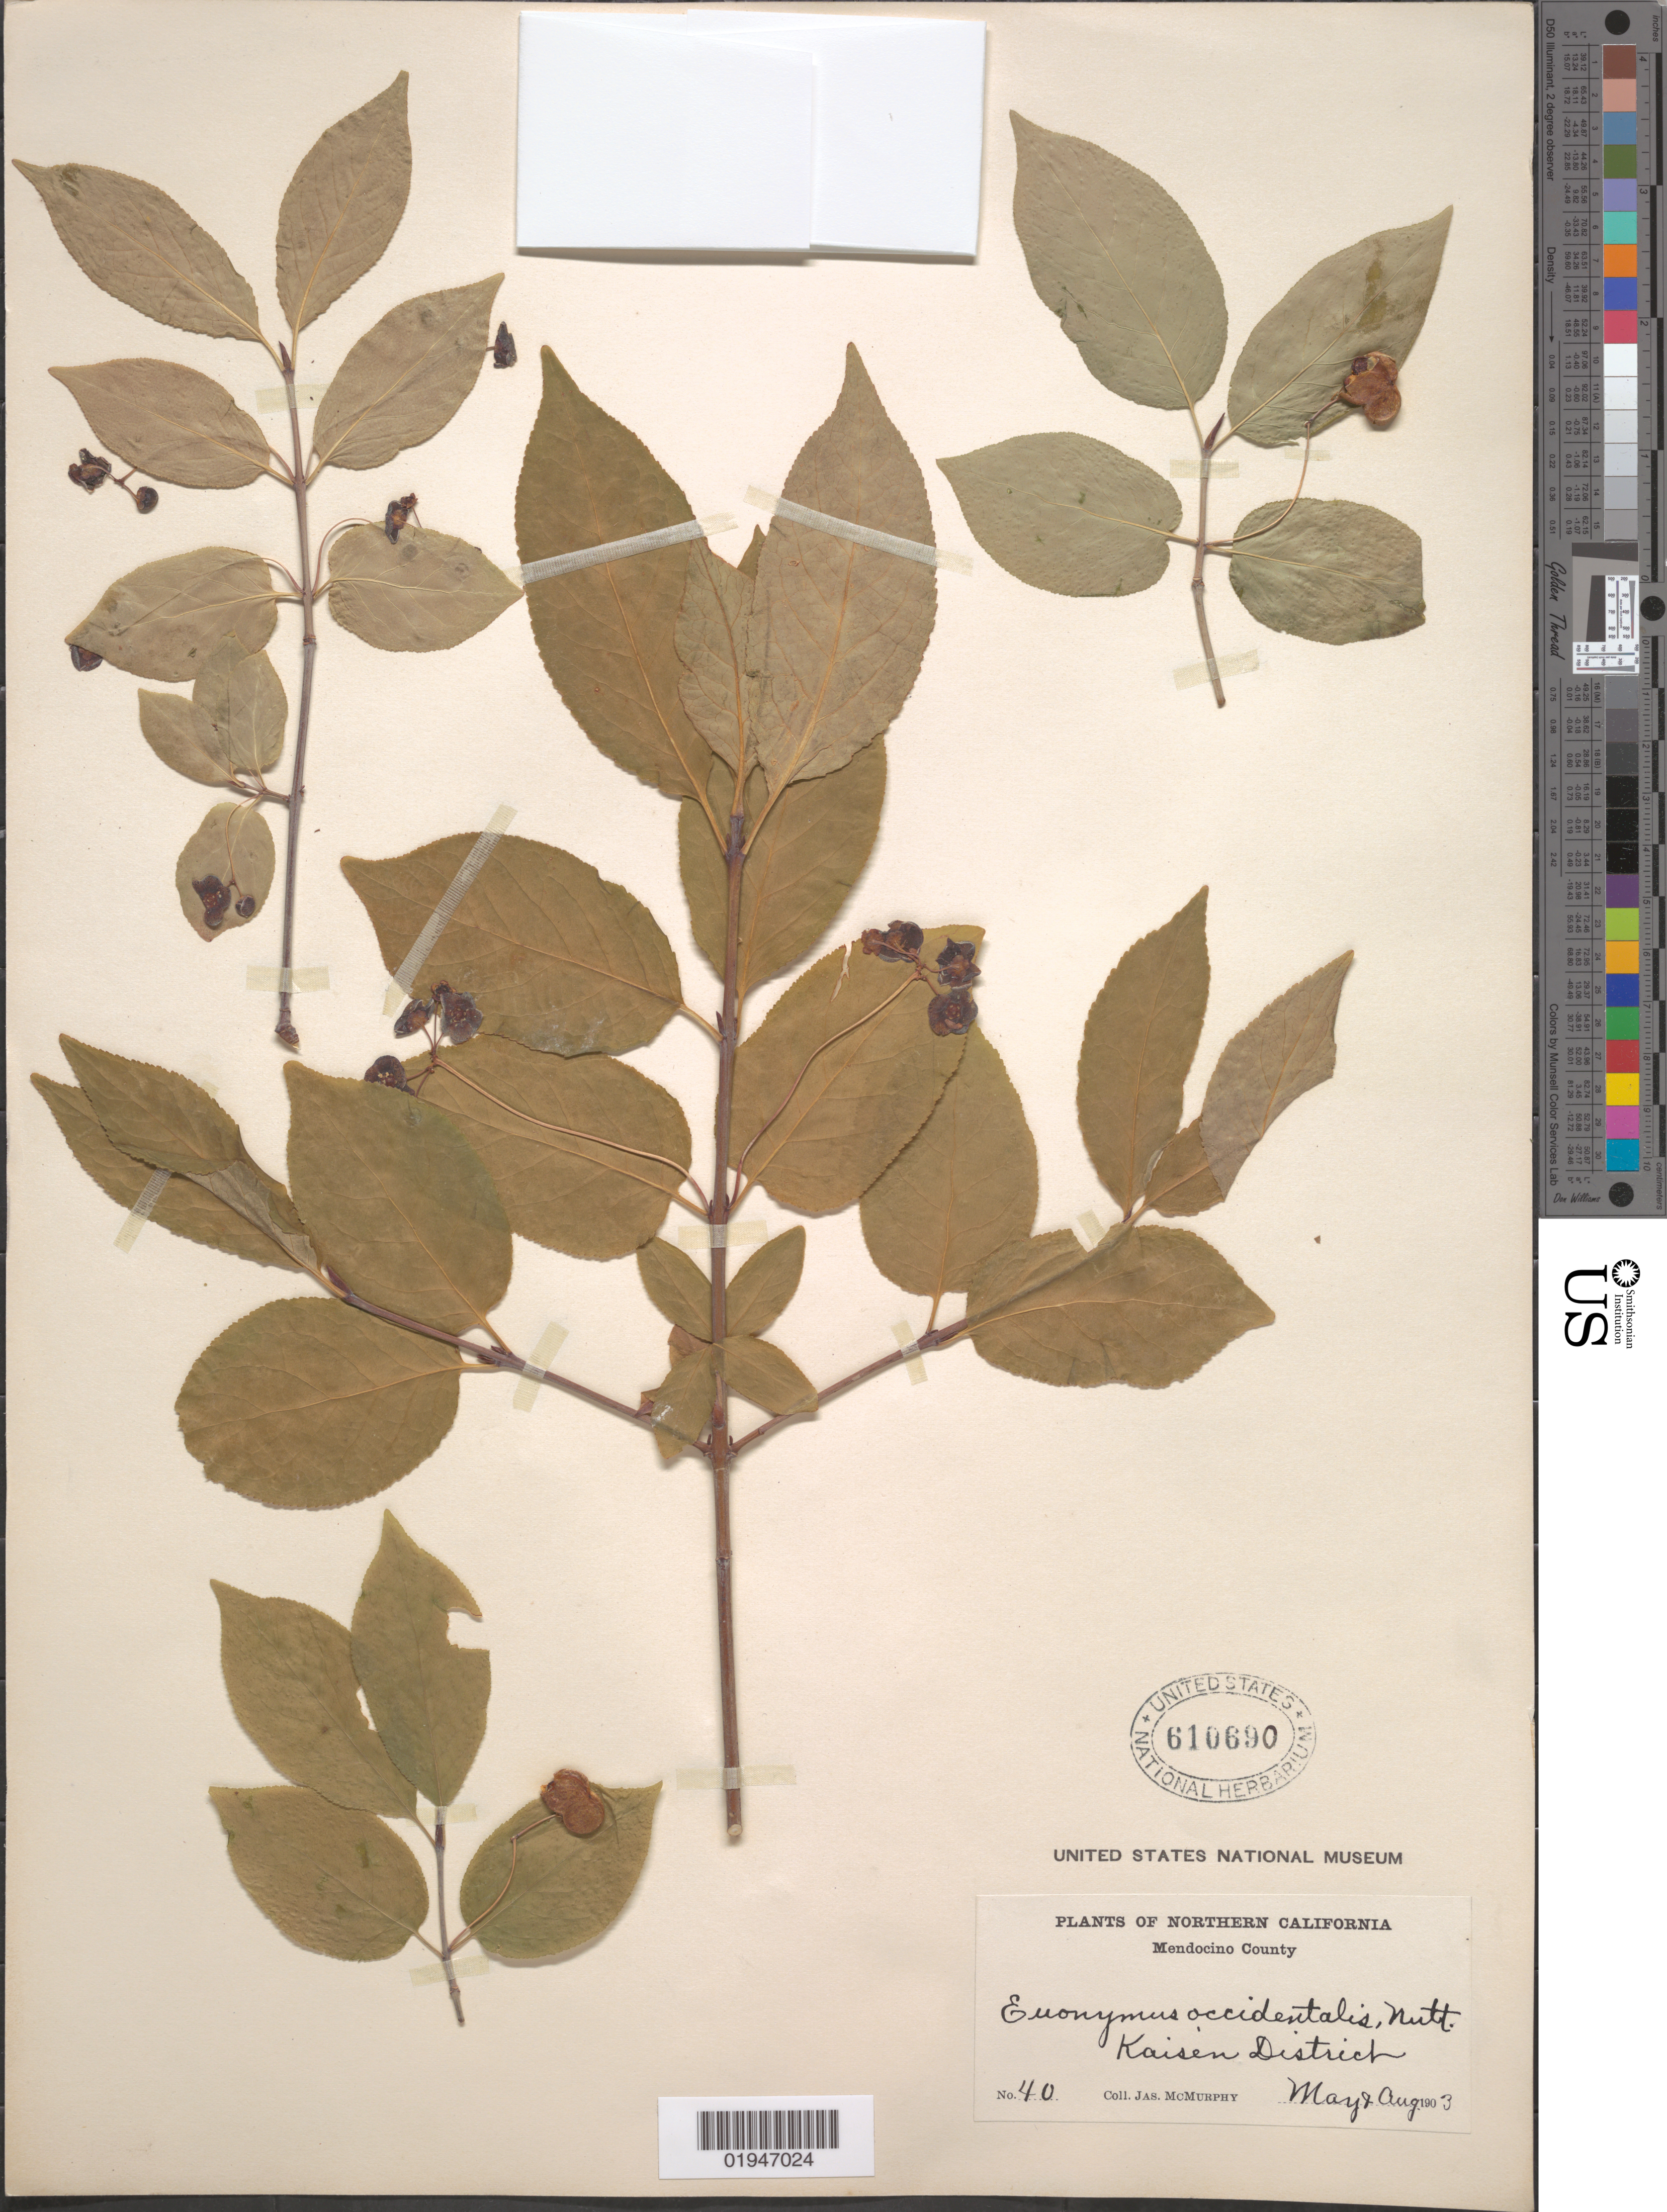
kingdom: Plantae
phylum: Tracheophyta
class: Magnoliopsida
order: Celastrales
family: Celastraceae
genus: Euonymus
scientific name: Euonymus occidentalis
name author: Nutt. ex Torr.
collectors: J. McMurphy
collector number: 40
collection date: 1903-05,1903-08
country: United States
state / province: California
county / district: Mendocino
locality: Kaisen District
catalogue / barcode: US 610690